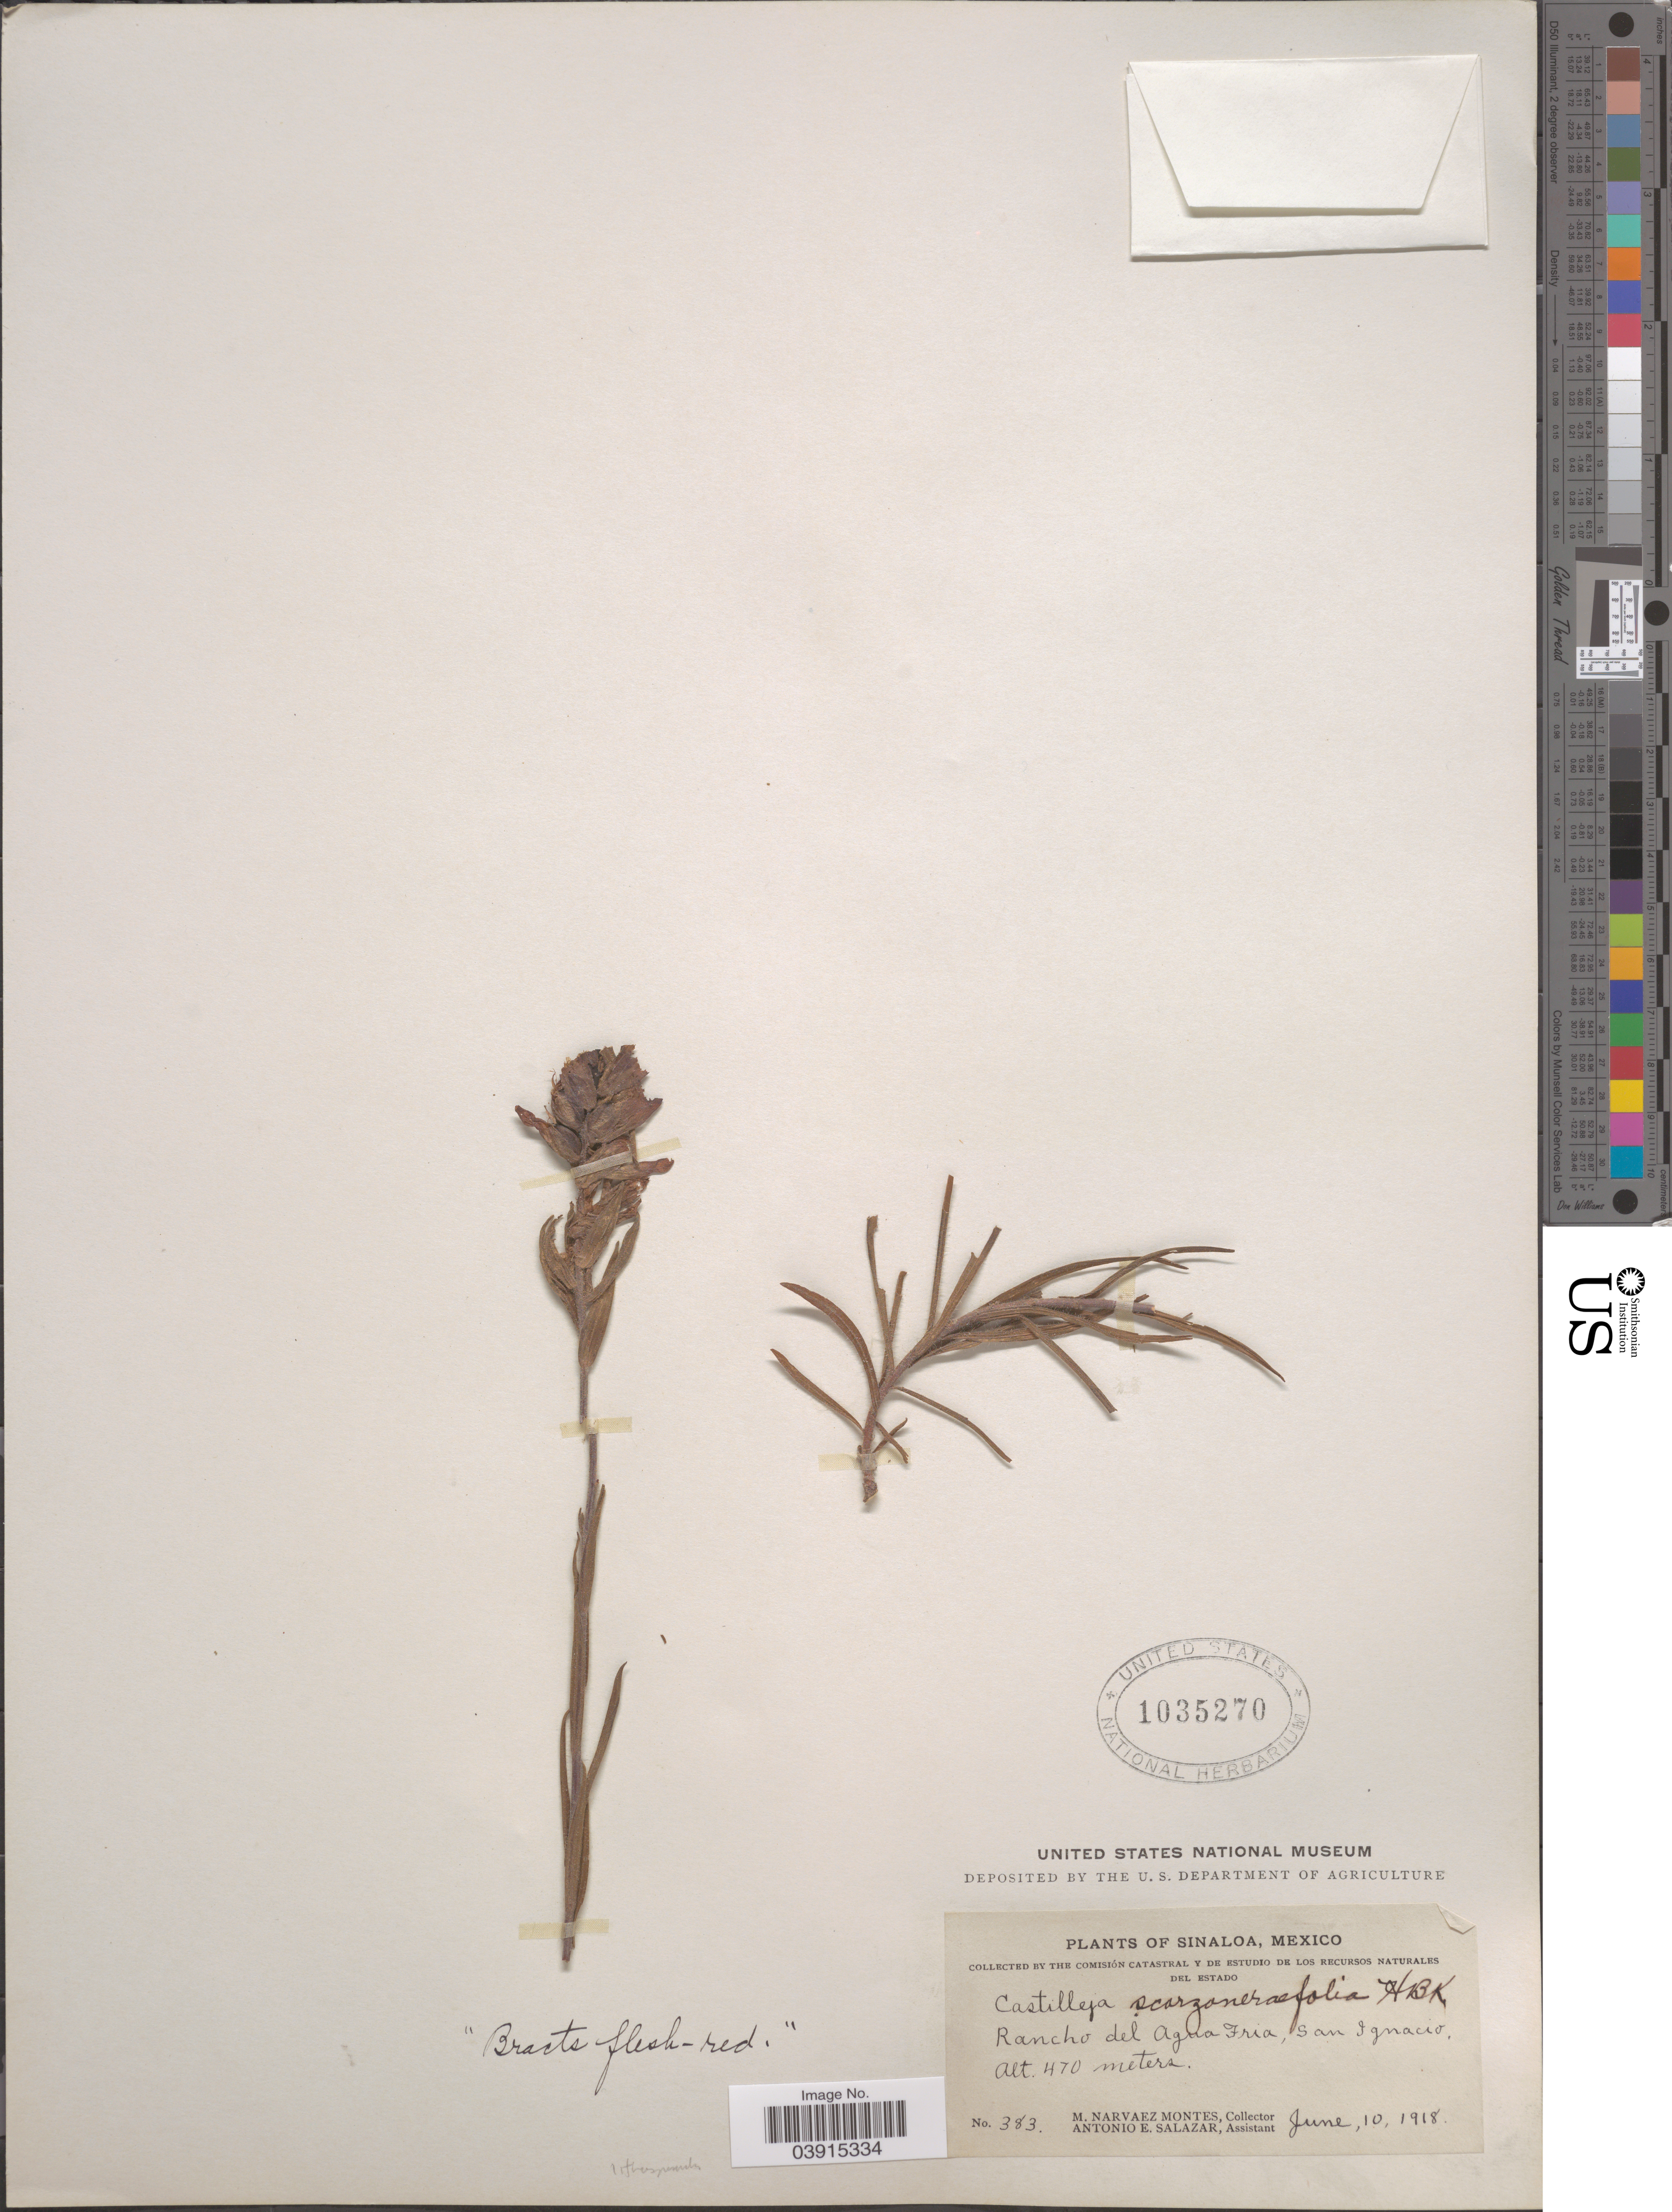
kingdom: Plantae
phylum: Tracheophyta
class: Magnoliopsida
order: Lamiales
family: Orobanchaceae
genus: Castilleja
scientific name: Castilleja lithospermoides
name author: Kunth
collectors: M. Narvaez-Montes & A. E. Salazar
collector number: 383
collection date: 1918-06-10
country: Mexico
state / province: Sinaloa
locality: Rancho del Agua Fria, San Ignacio.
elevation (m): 470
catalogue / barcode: US 1035270